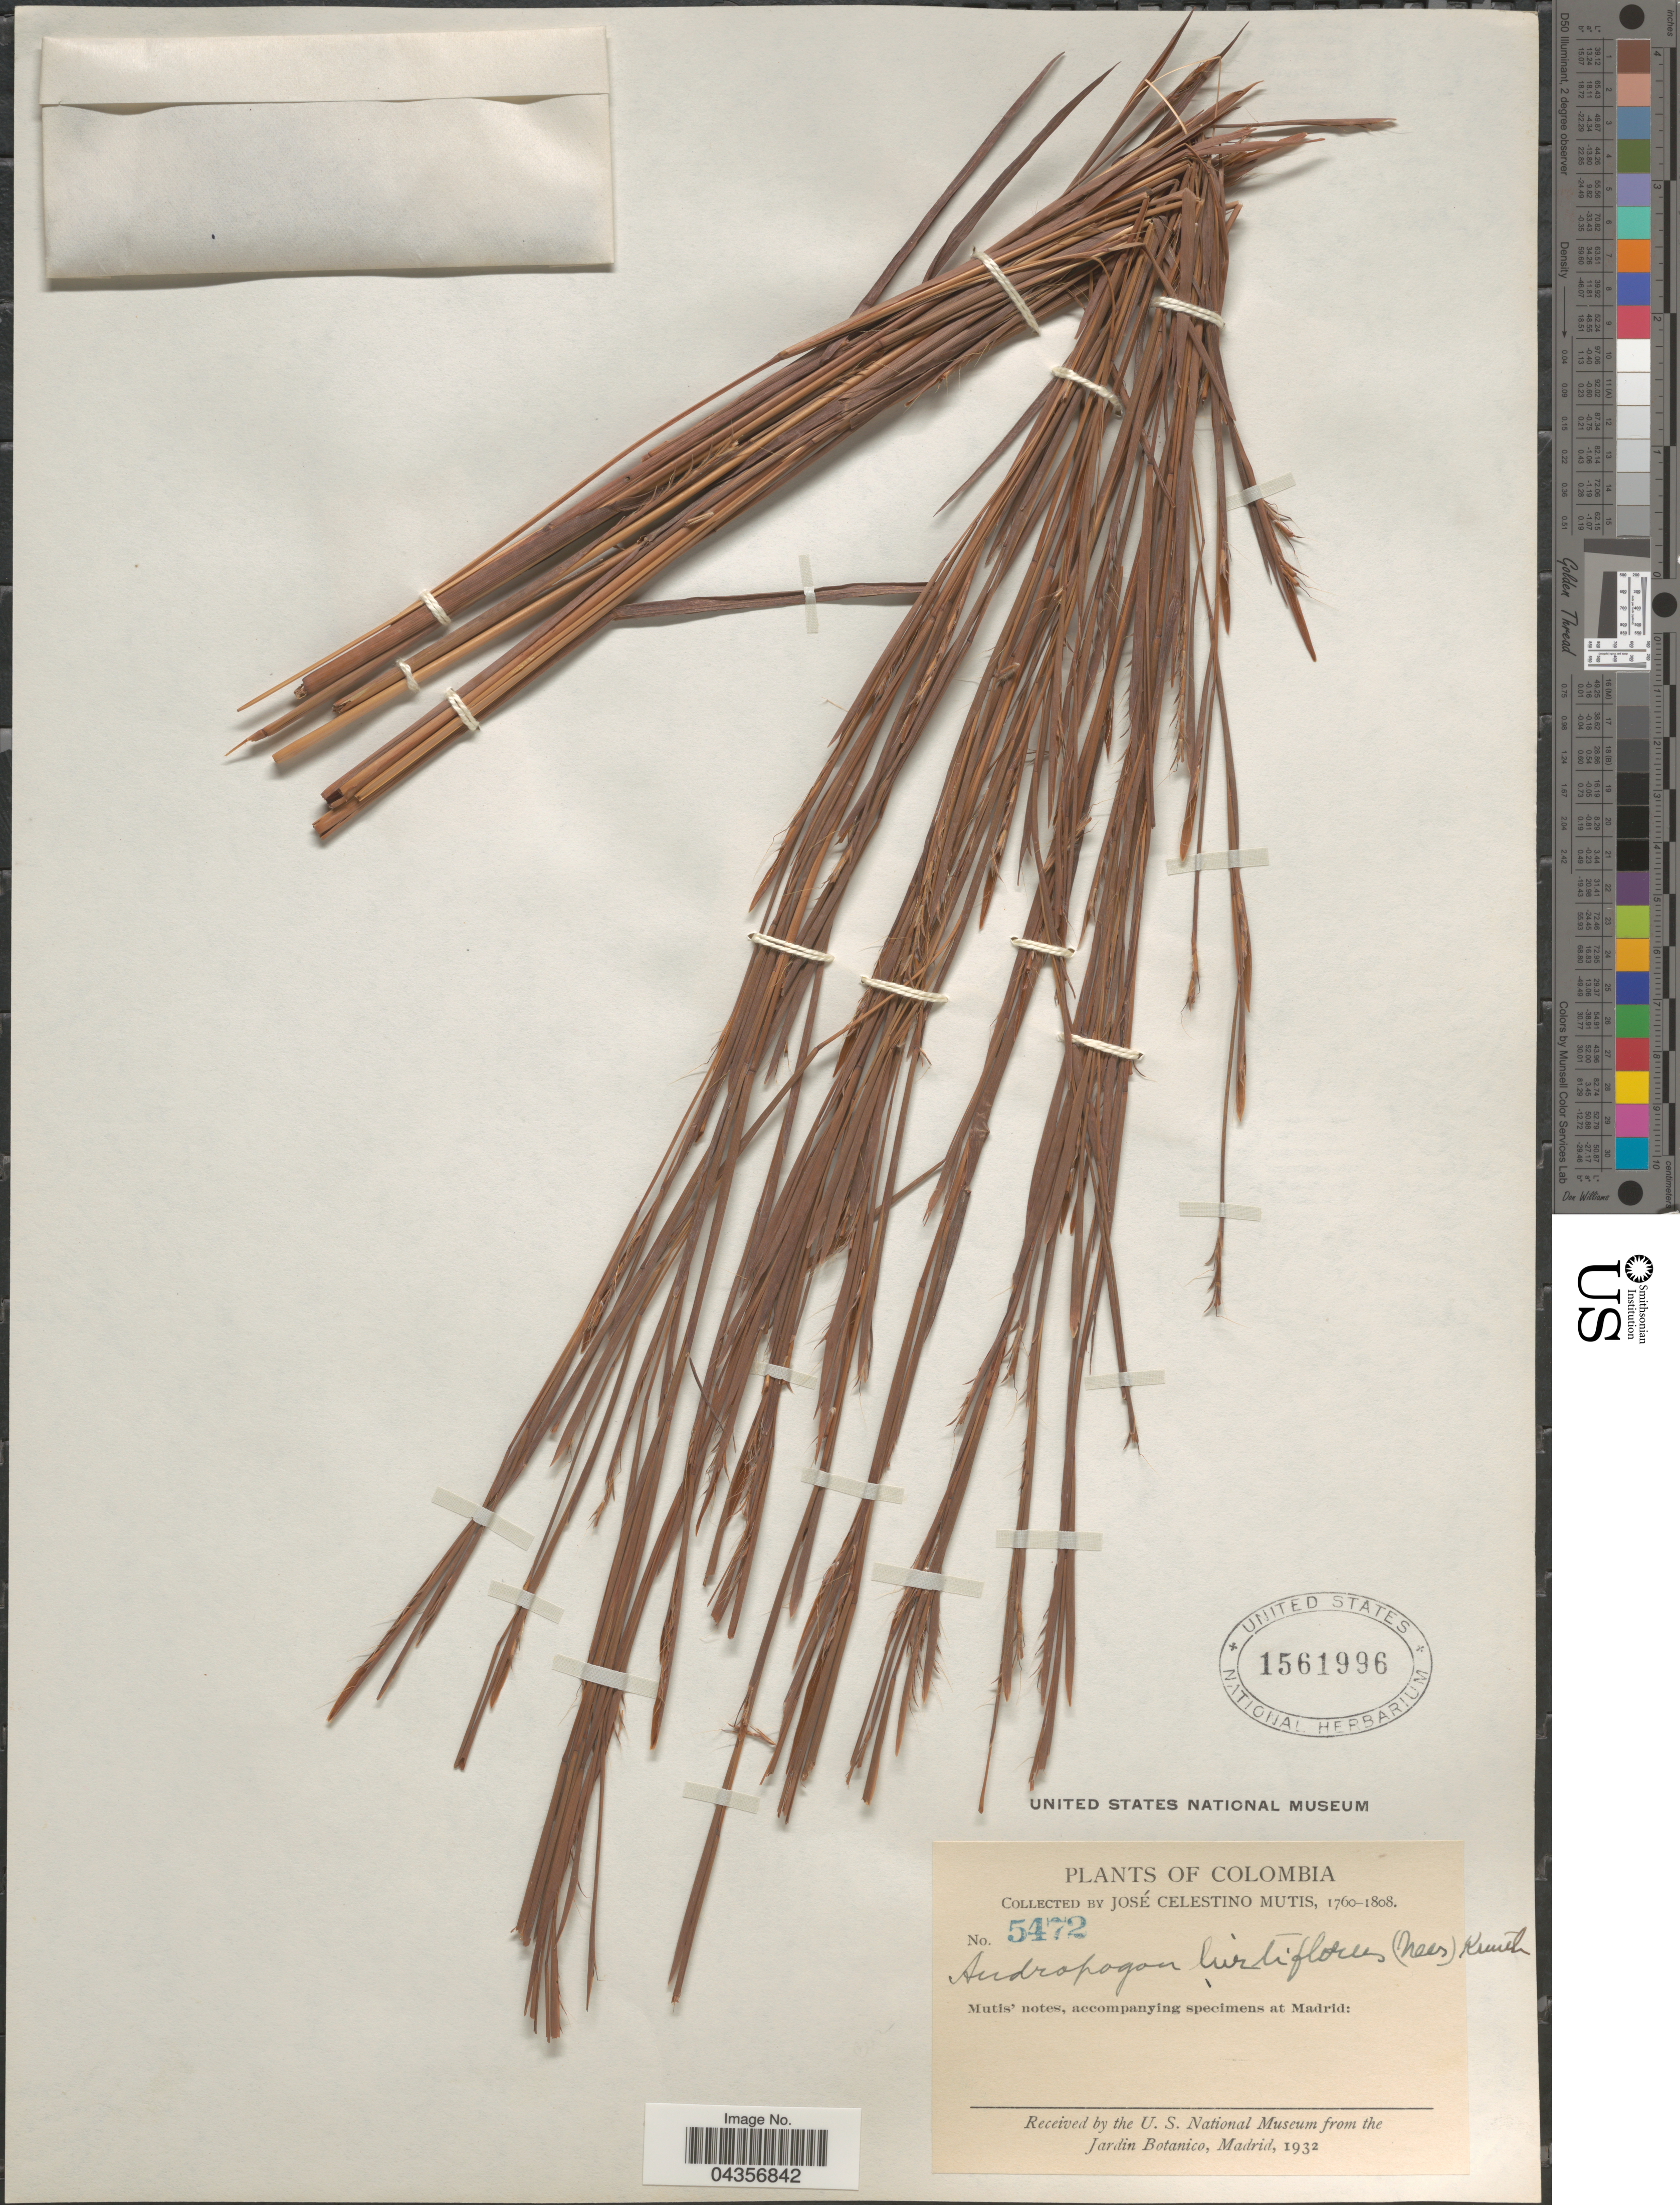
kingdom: Plantae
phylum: Tracheophyta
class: Liliopsida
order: Poales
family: Poaceae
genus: Schizachyrium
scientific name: Schizachyrium sanguineum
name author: (Retz.) Alston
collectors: J. C. B. Mutis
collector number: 5472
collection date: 1760/1808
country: Colombia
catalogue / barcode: US 1561996